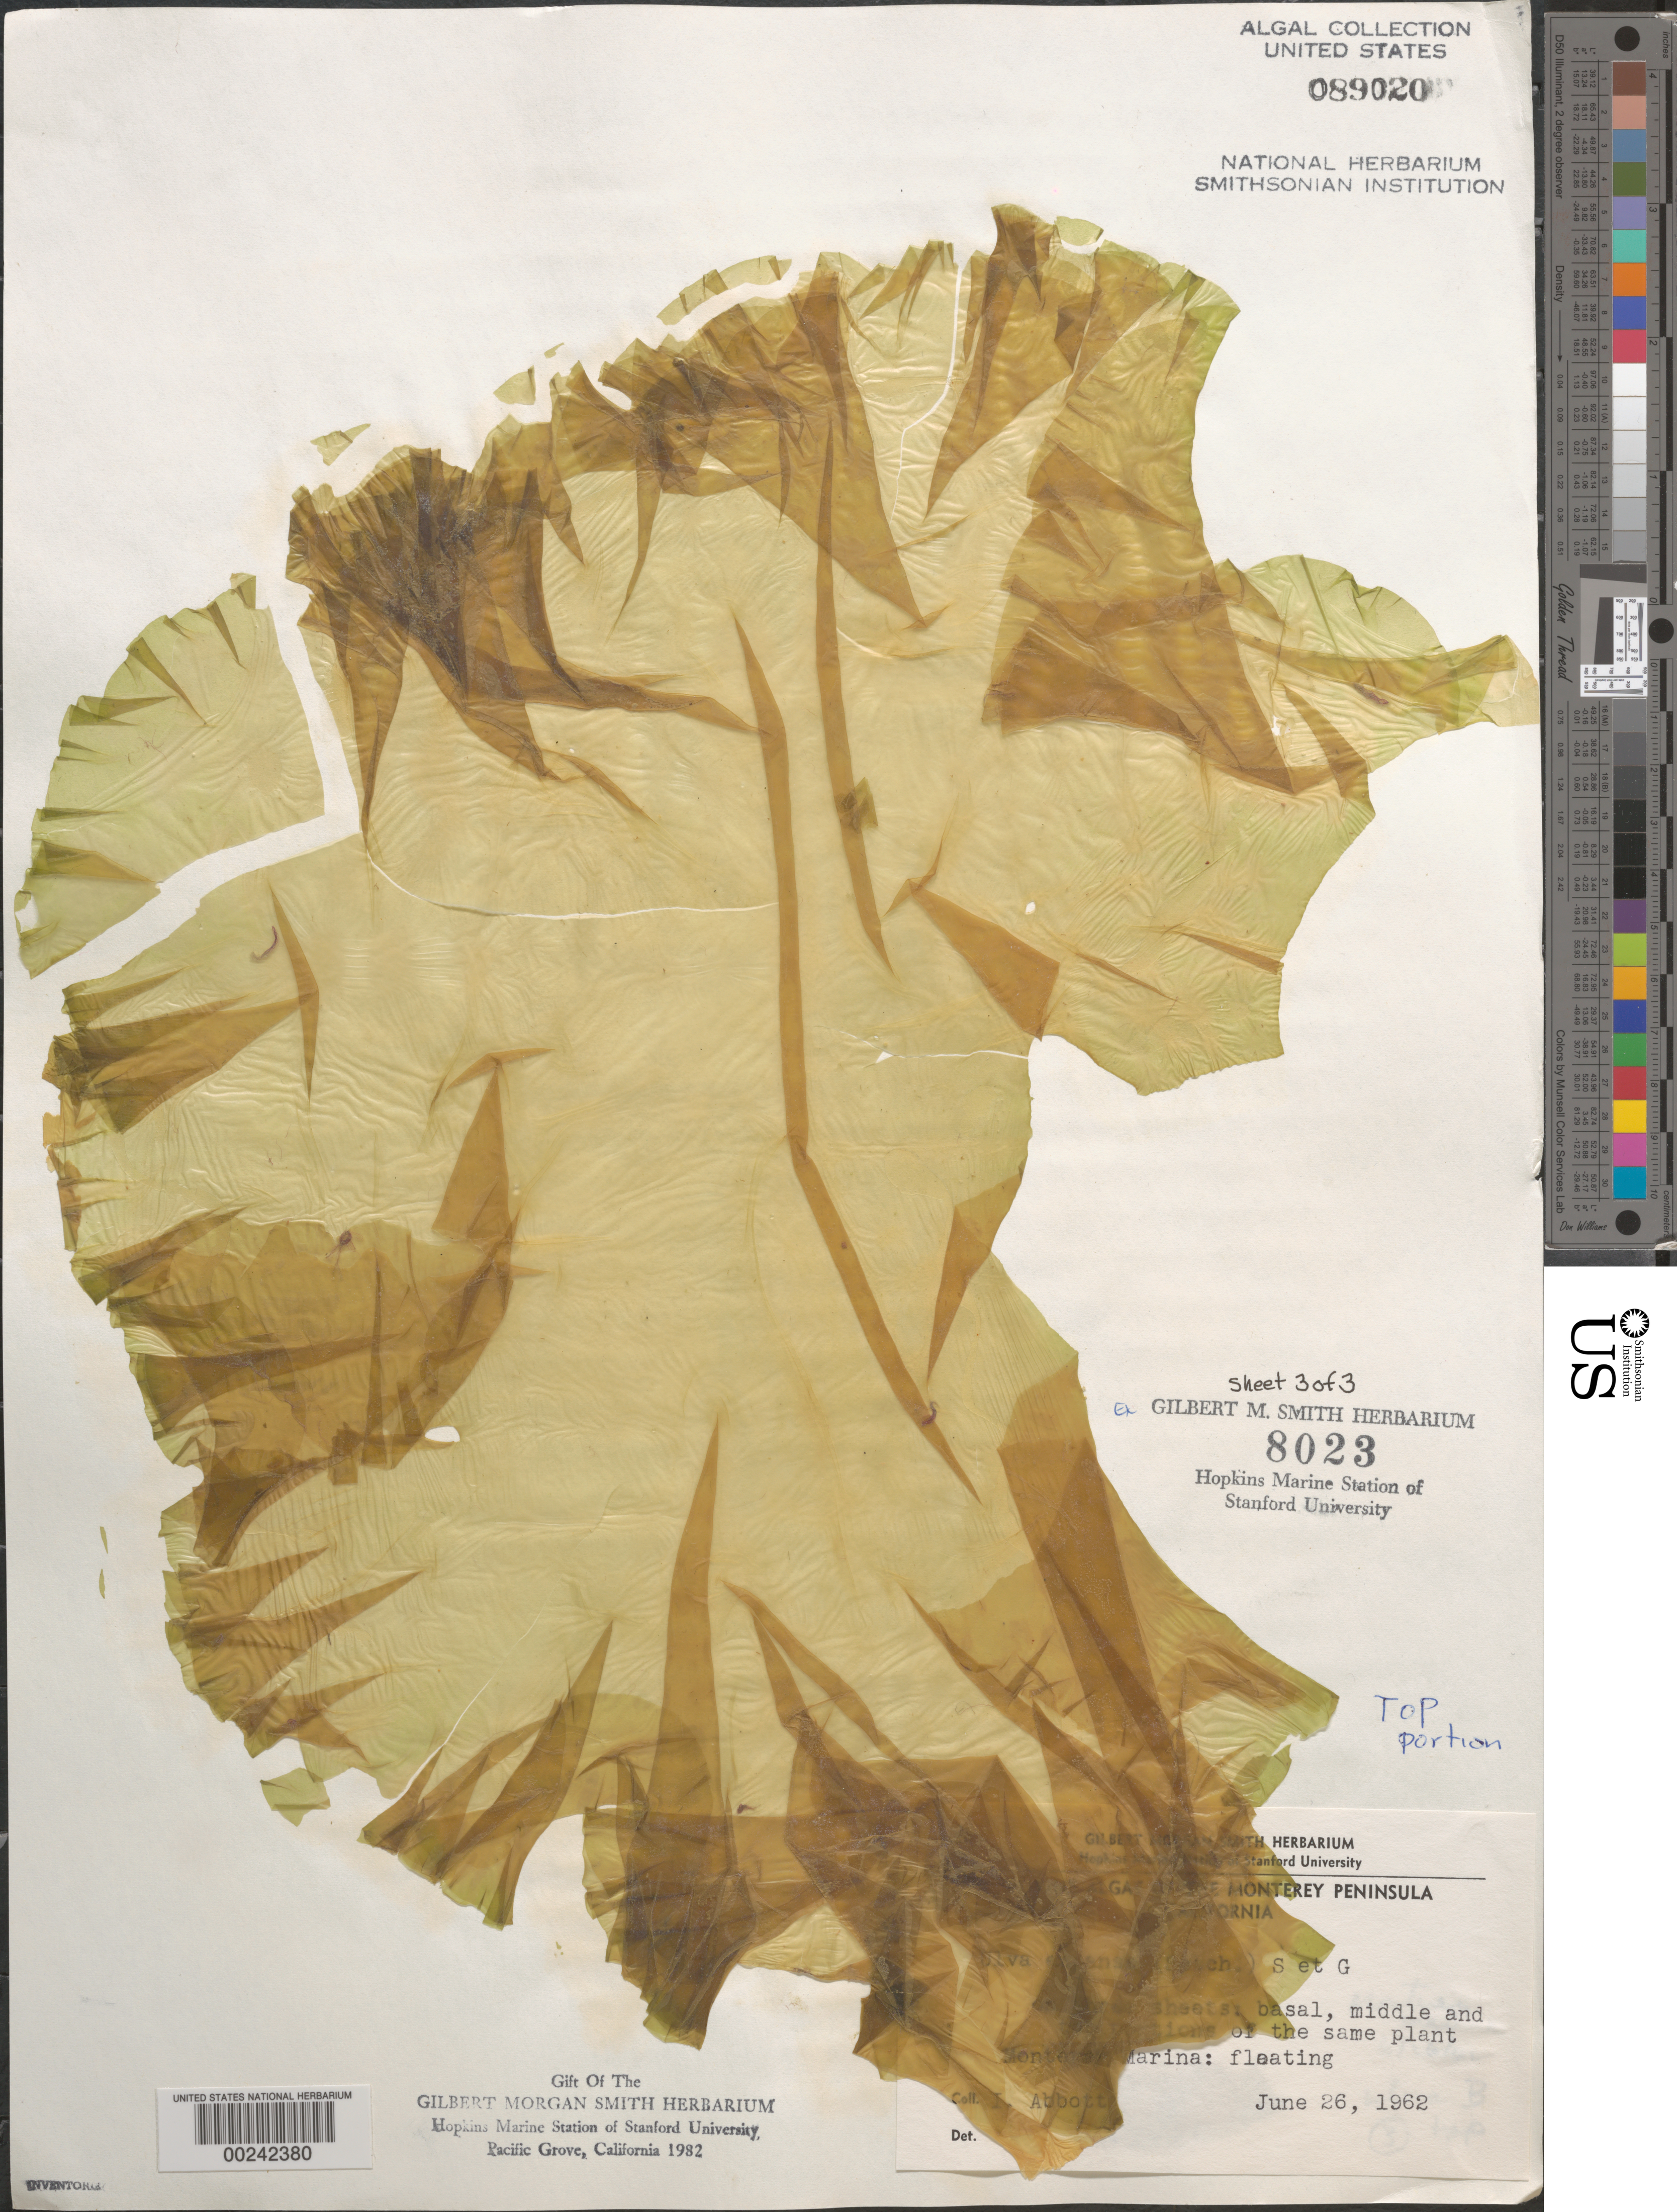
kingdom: Plantae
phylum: Chlorophyta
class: Ulvophyceae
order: Ulvales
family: Ulvaceae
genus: Ulva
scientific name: Ulva expansa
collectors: I. A. Abbott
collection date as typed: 26 Jun 1962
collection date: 1962-06-26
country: United States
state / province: California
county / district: Monterey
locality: Monterey Marina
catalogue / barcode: US 89020